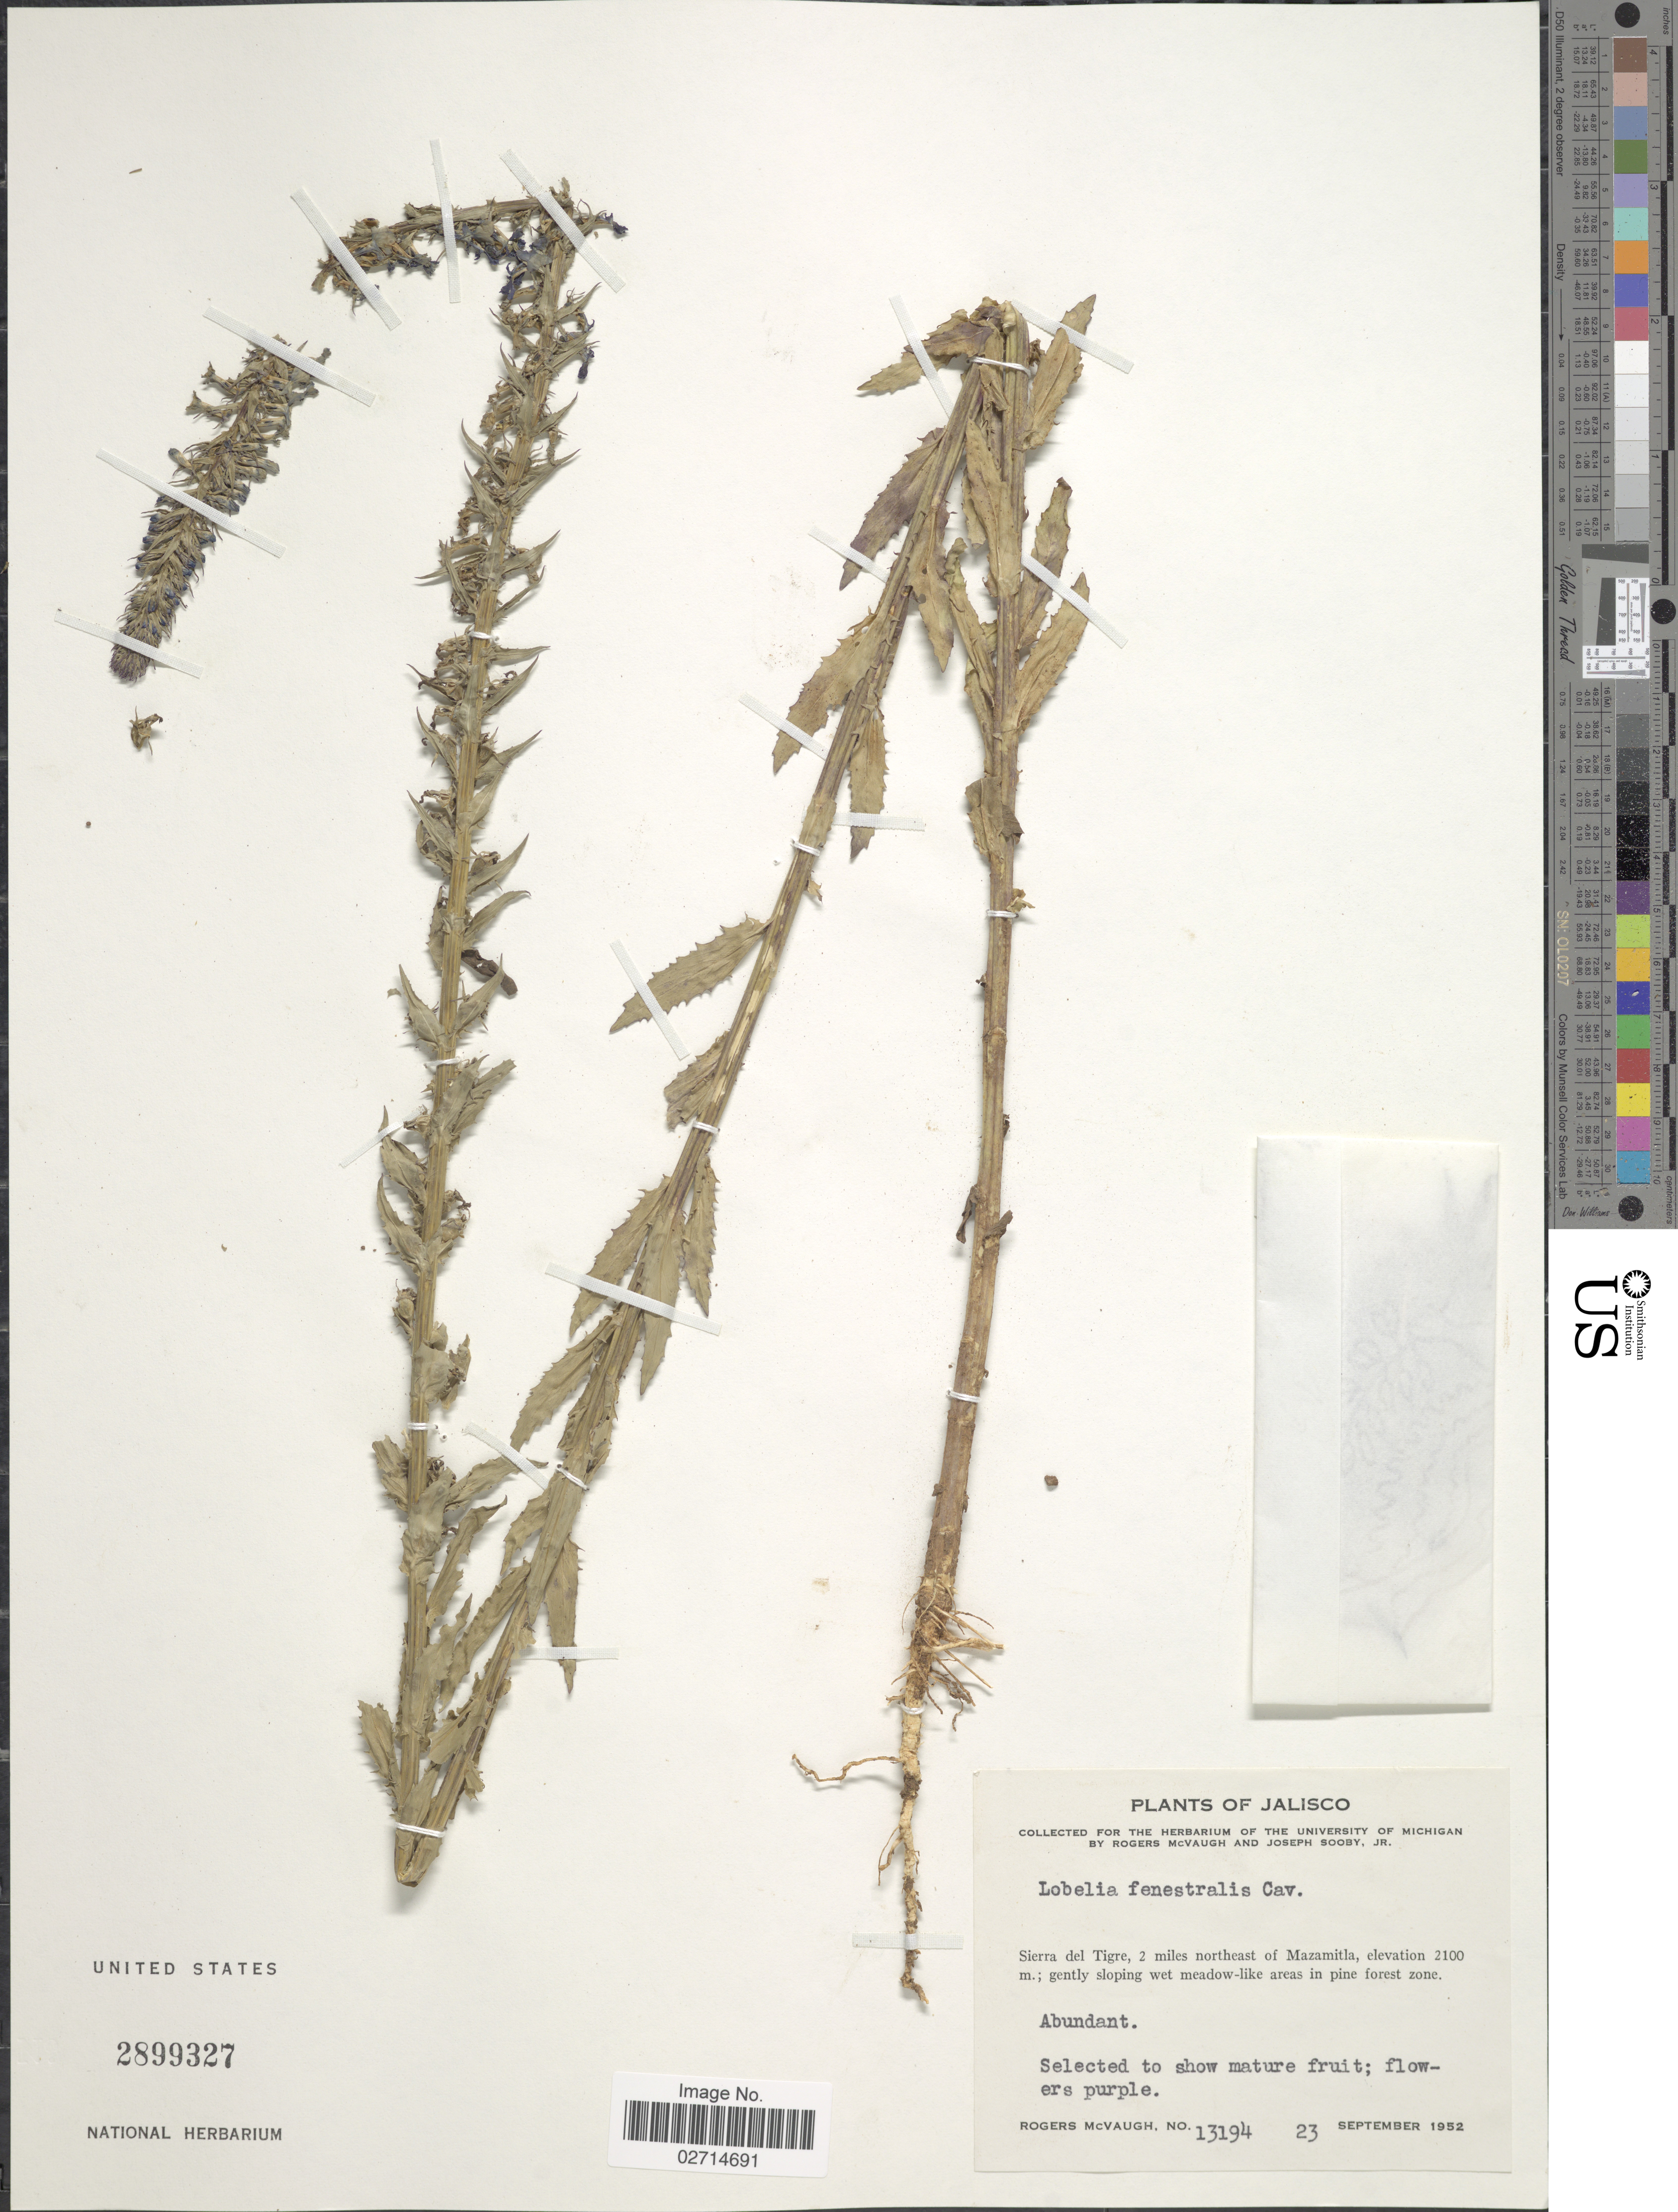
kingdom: Plantae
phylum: Tracheophyta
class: Magnoliopsida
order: Asterales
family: Campanulaceae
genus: Lobelia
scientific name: Lobelia fenestralis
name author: Cav.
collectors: R. McVaugh & J. Sooby Jr.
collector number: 13194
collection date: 1952-09-23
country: Mexico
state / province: Jalisco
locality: Sierra del Tigre, 2 miles northeast of Mazamitla.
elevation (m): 2100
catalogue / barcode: US 2899327